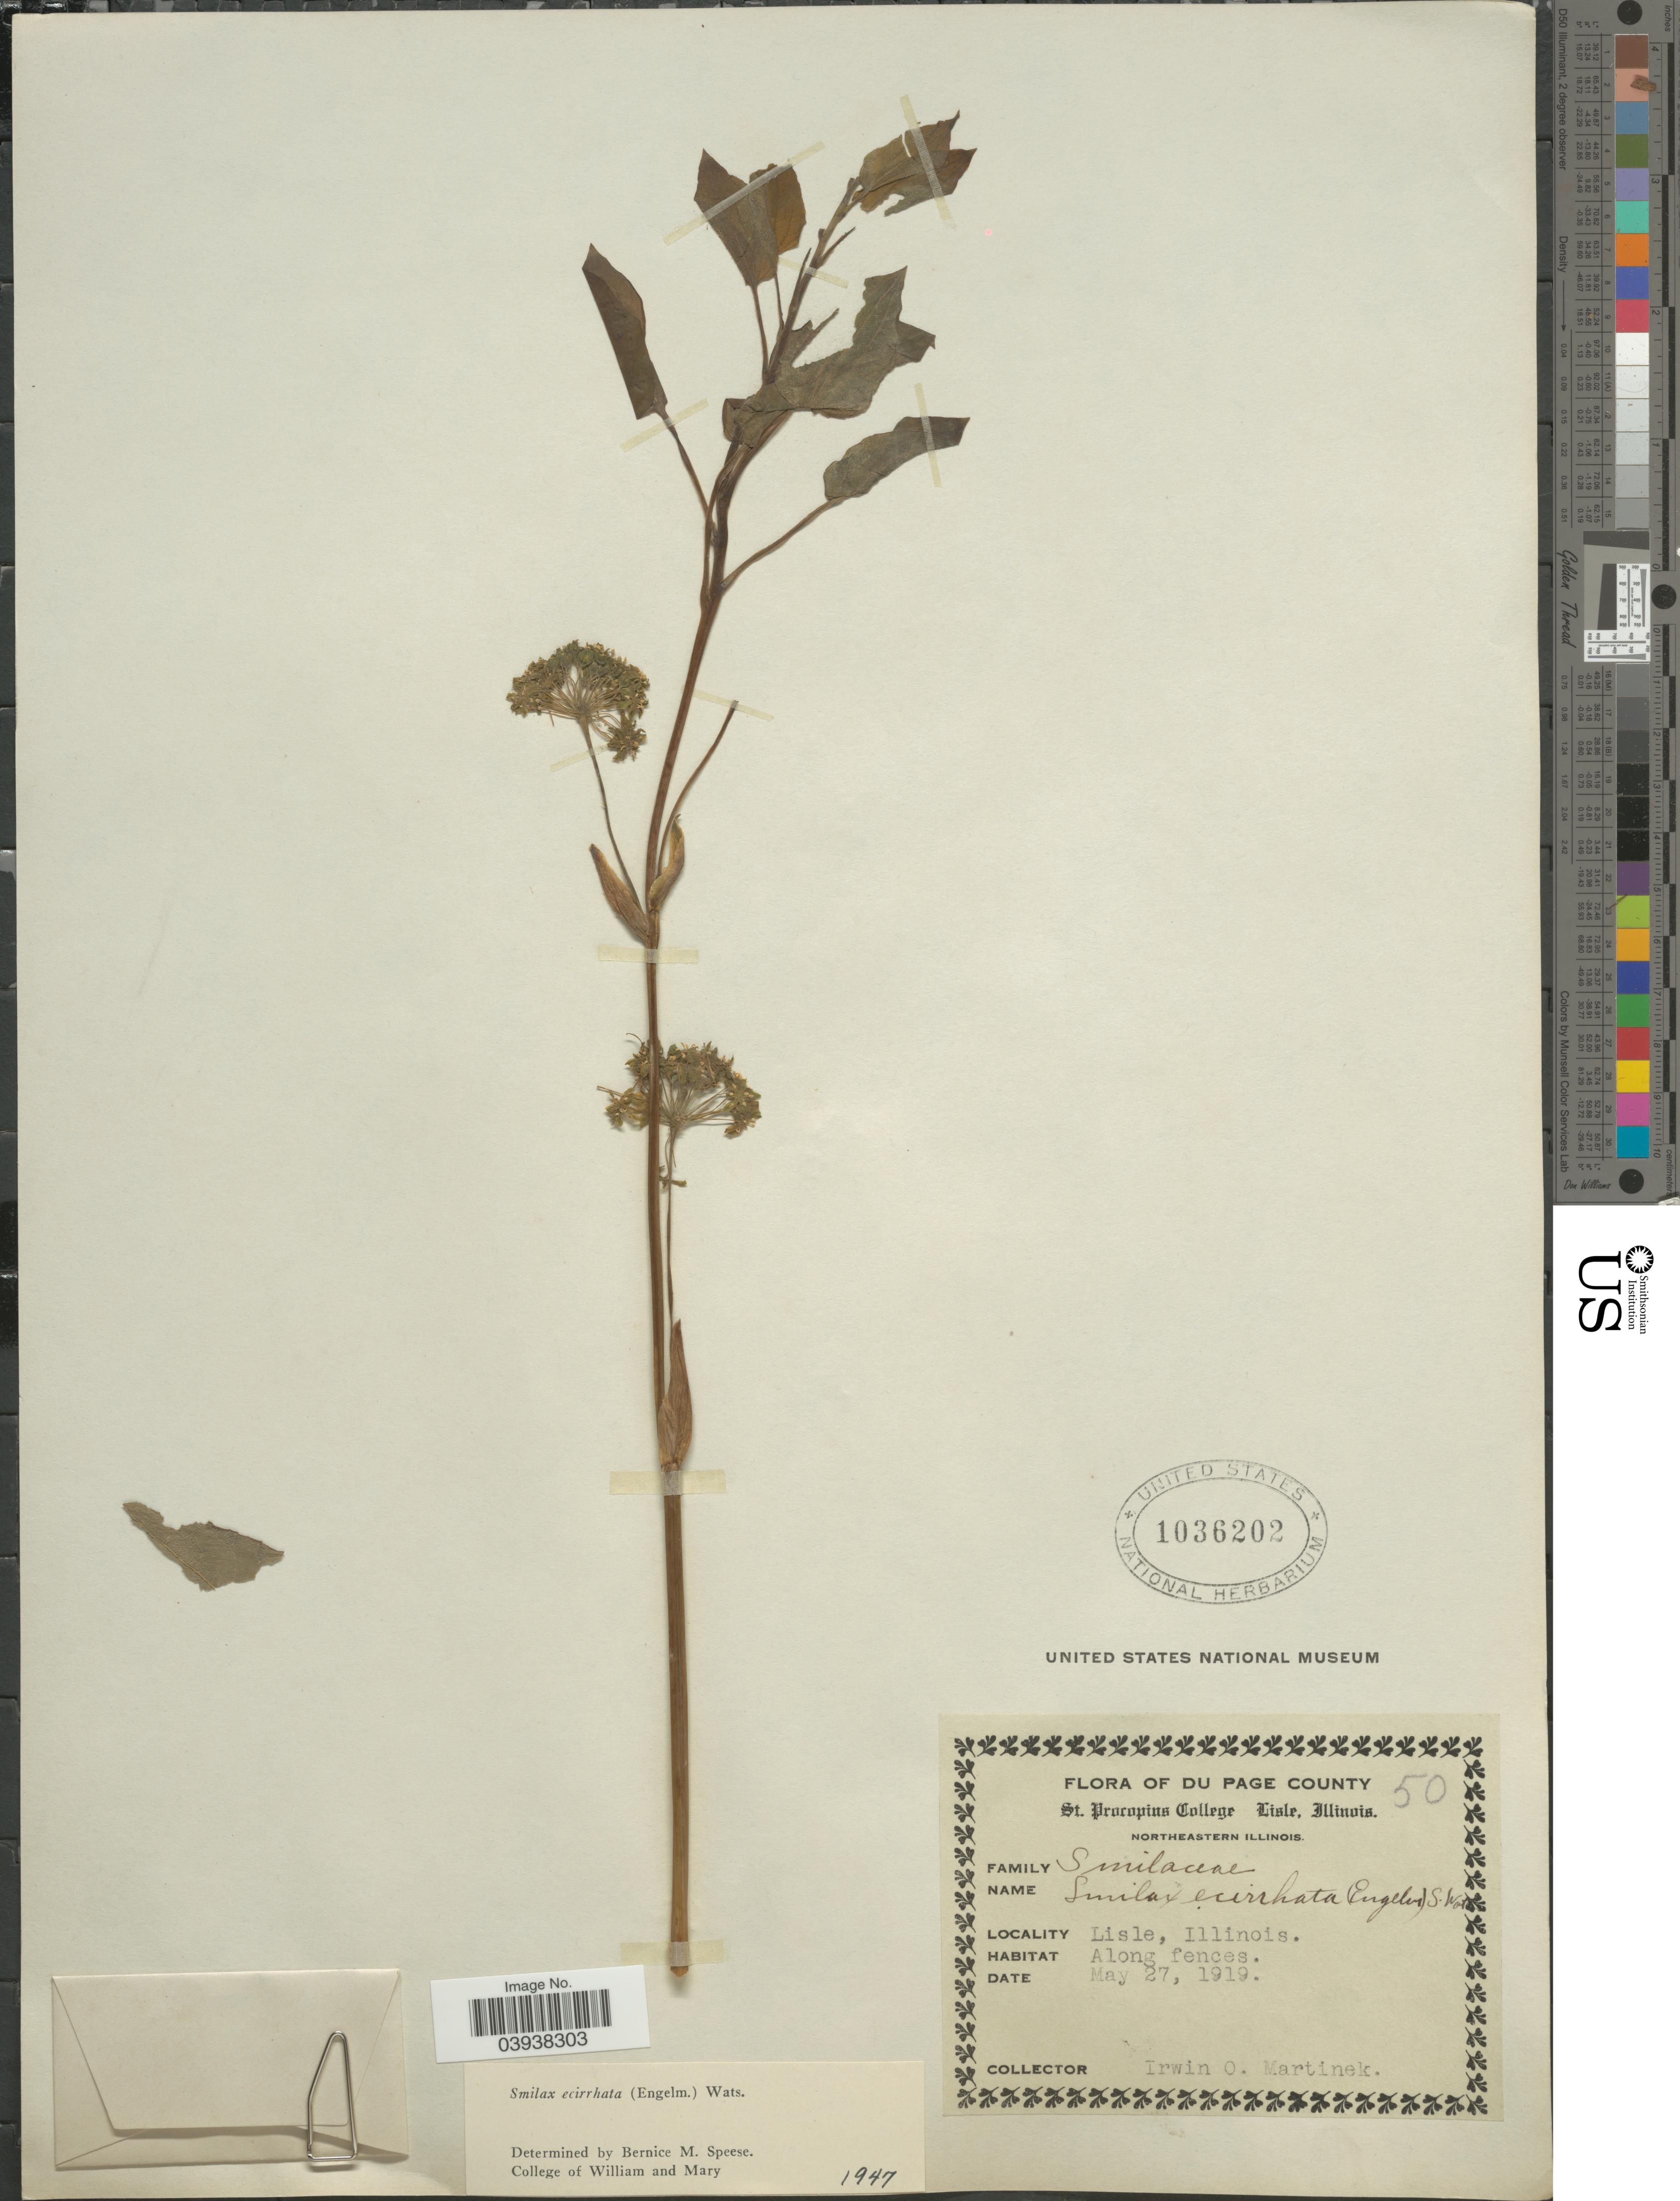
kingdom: Plantae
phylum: Tracheophyta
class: Liliopsida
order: Liliales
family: Smilacaceae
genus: Smilax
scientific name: Smilax ecirrhata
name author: (Engelm. ex Kunth) S. Watson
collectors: I. Martinek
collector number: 50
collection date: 1919-05-27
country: United States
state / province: Illinois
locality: Du Page County. Northeastern Illinois. Lisle.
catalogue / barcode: US 1036202